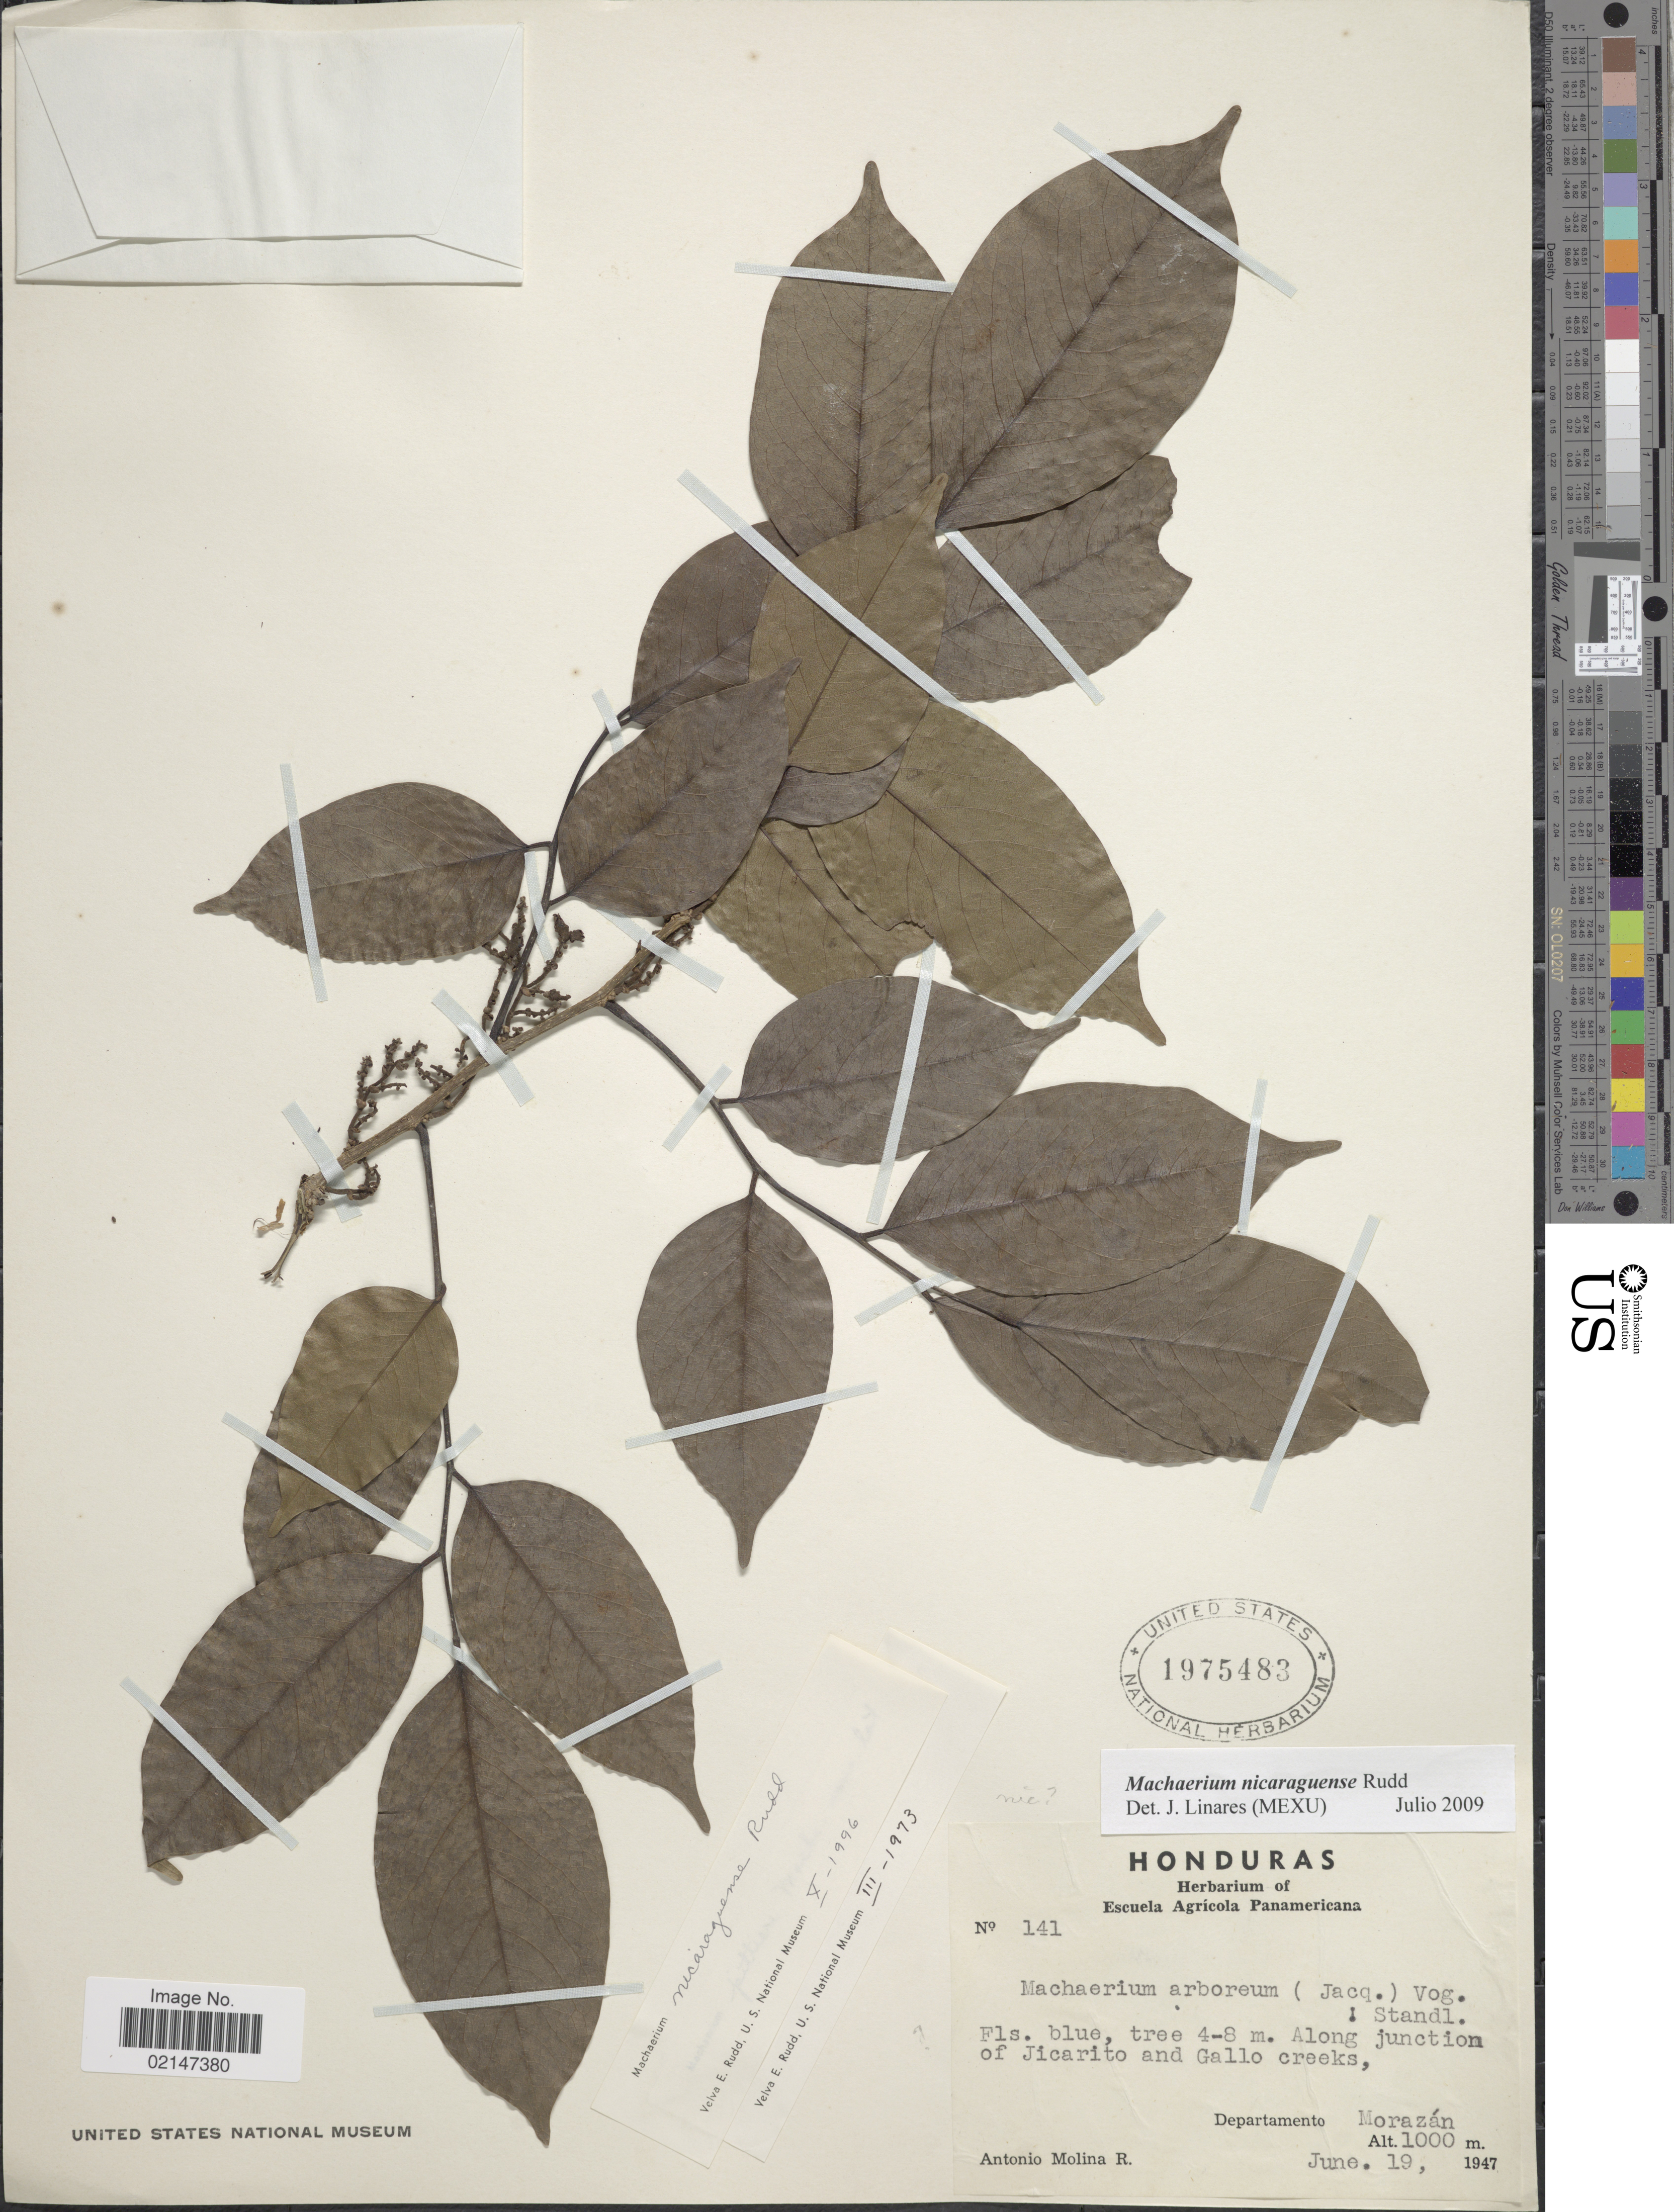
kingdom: Plantae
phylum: Tracheophyta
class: Magnoliopsida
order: Fabales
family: Fabaceae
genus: Desmodium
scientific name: Desmodium nicaraguense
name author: Oerst.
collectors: A. Molina R.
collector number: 141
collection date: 1947-06-19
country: Honduras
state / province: Fco. Morazán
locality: Along junction of Jicarito and Gallo creeks, Departamento Morazan.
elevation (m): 1000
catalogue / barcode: US 1975483